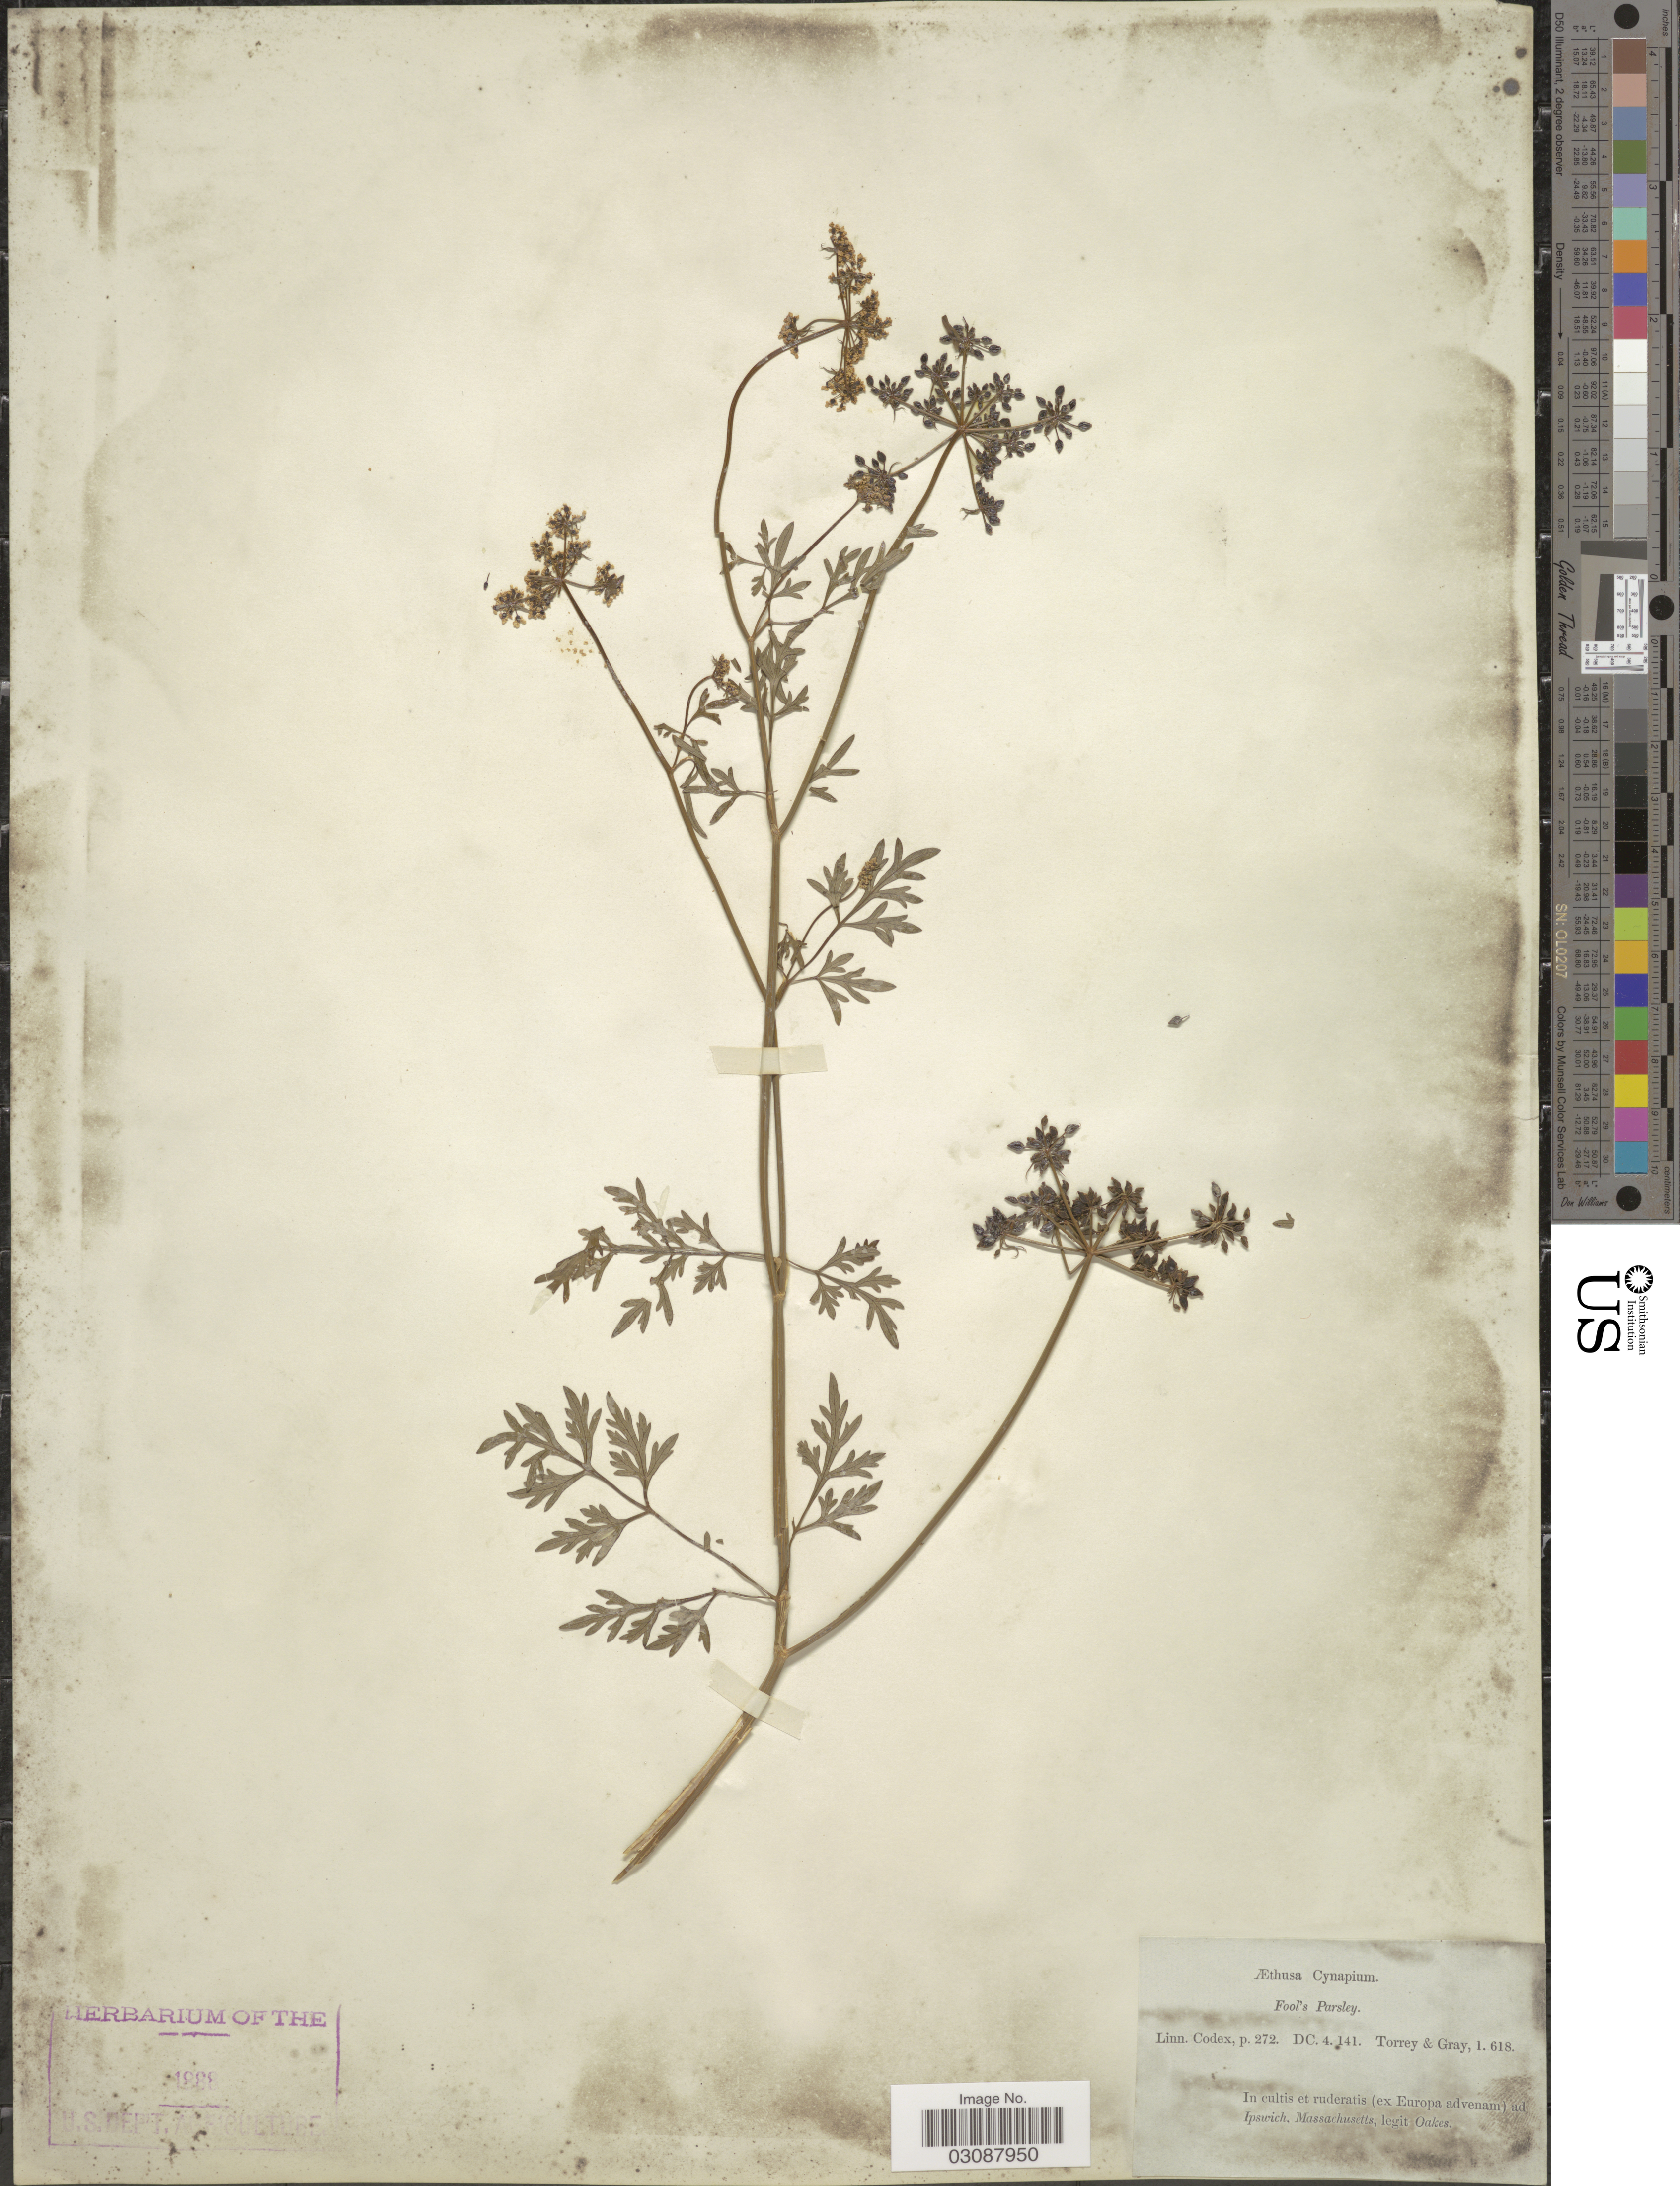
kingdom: Plantae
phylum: Tracheophyta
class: Magnoliopsida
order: Apiales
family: Apiaceae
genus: Aethusa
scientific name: Aethusa cynapium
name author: L.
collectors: -. Oakes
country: United States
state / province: Massachusetts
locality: In cultis et ruderatis (ex Europa advenam) ad Ipswich.